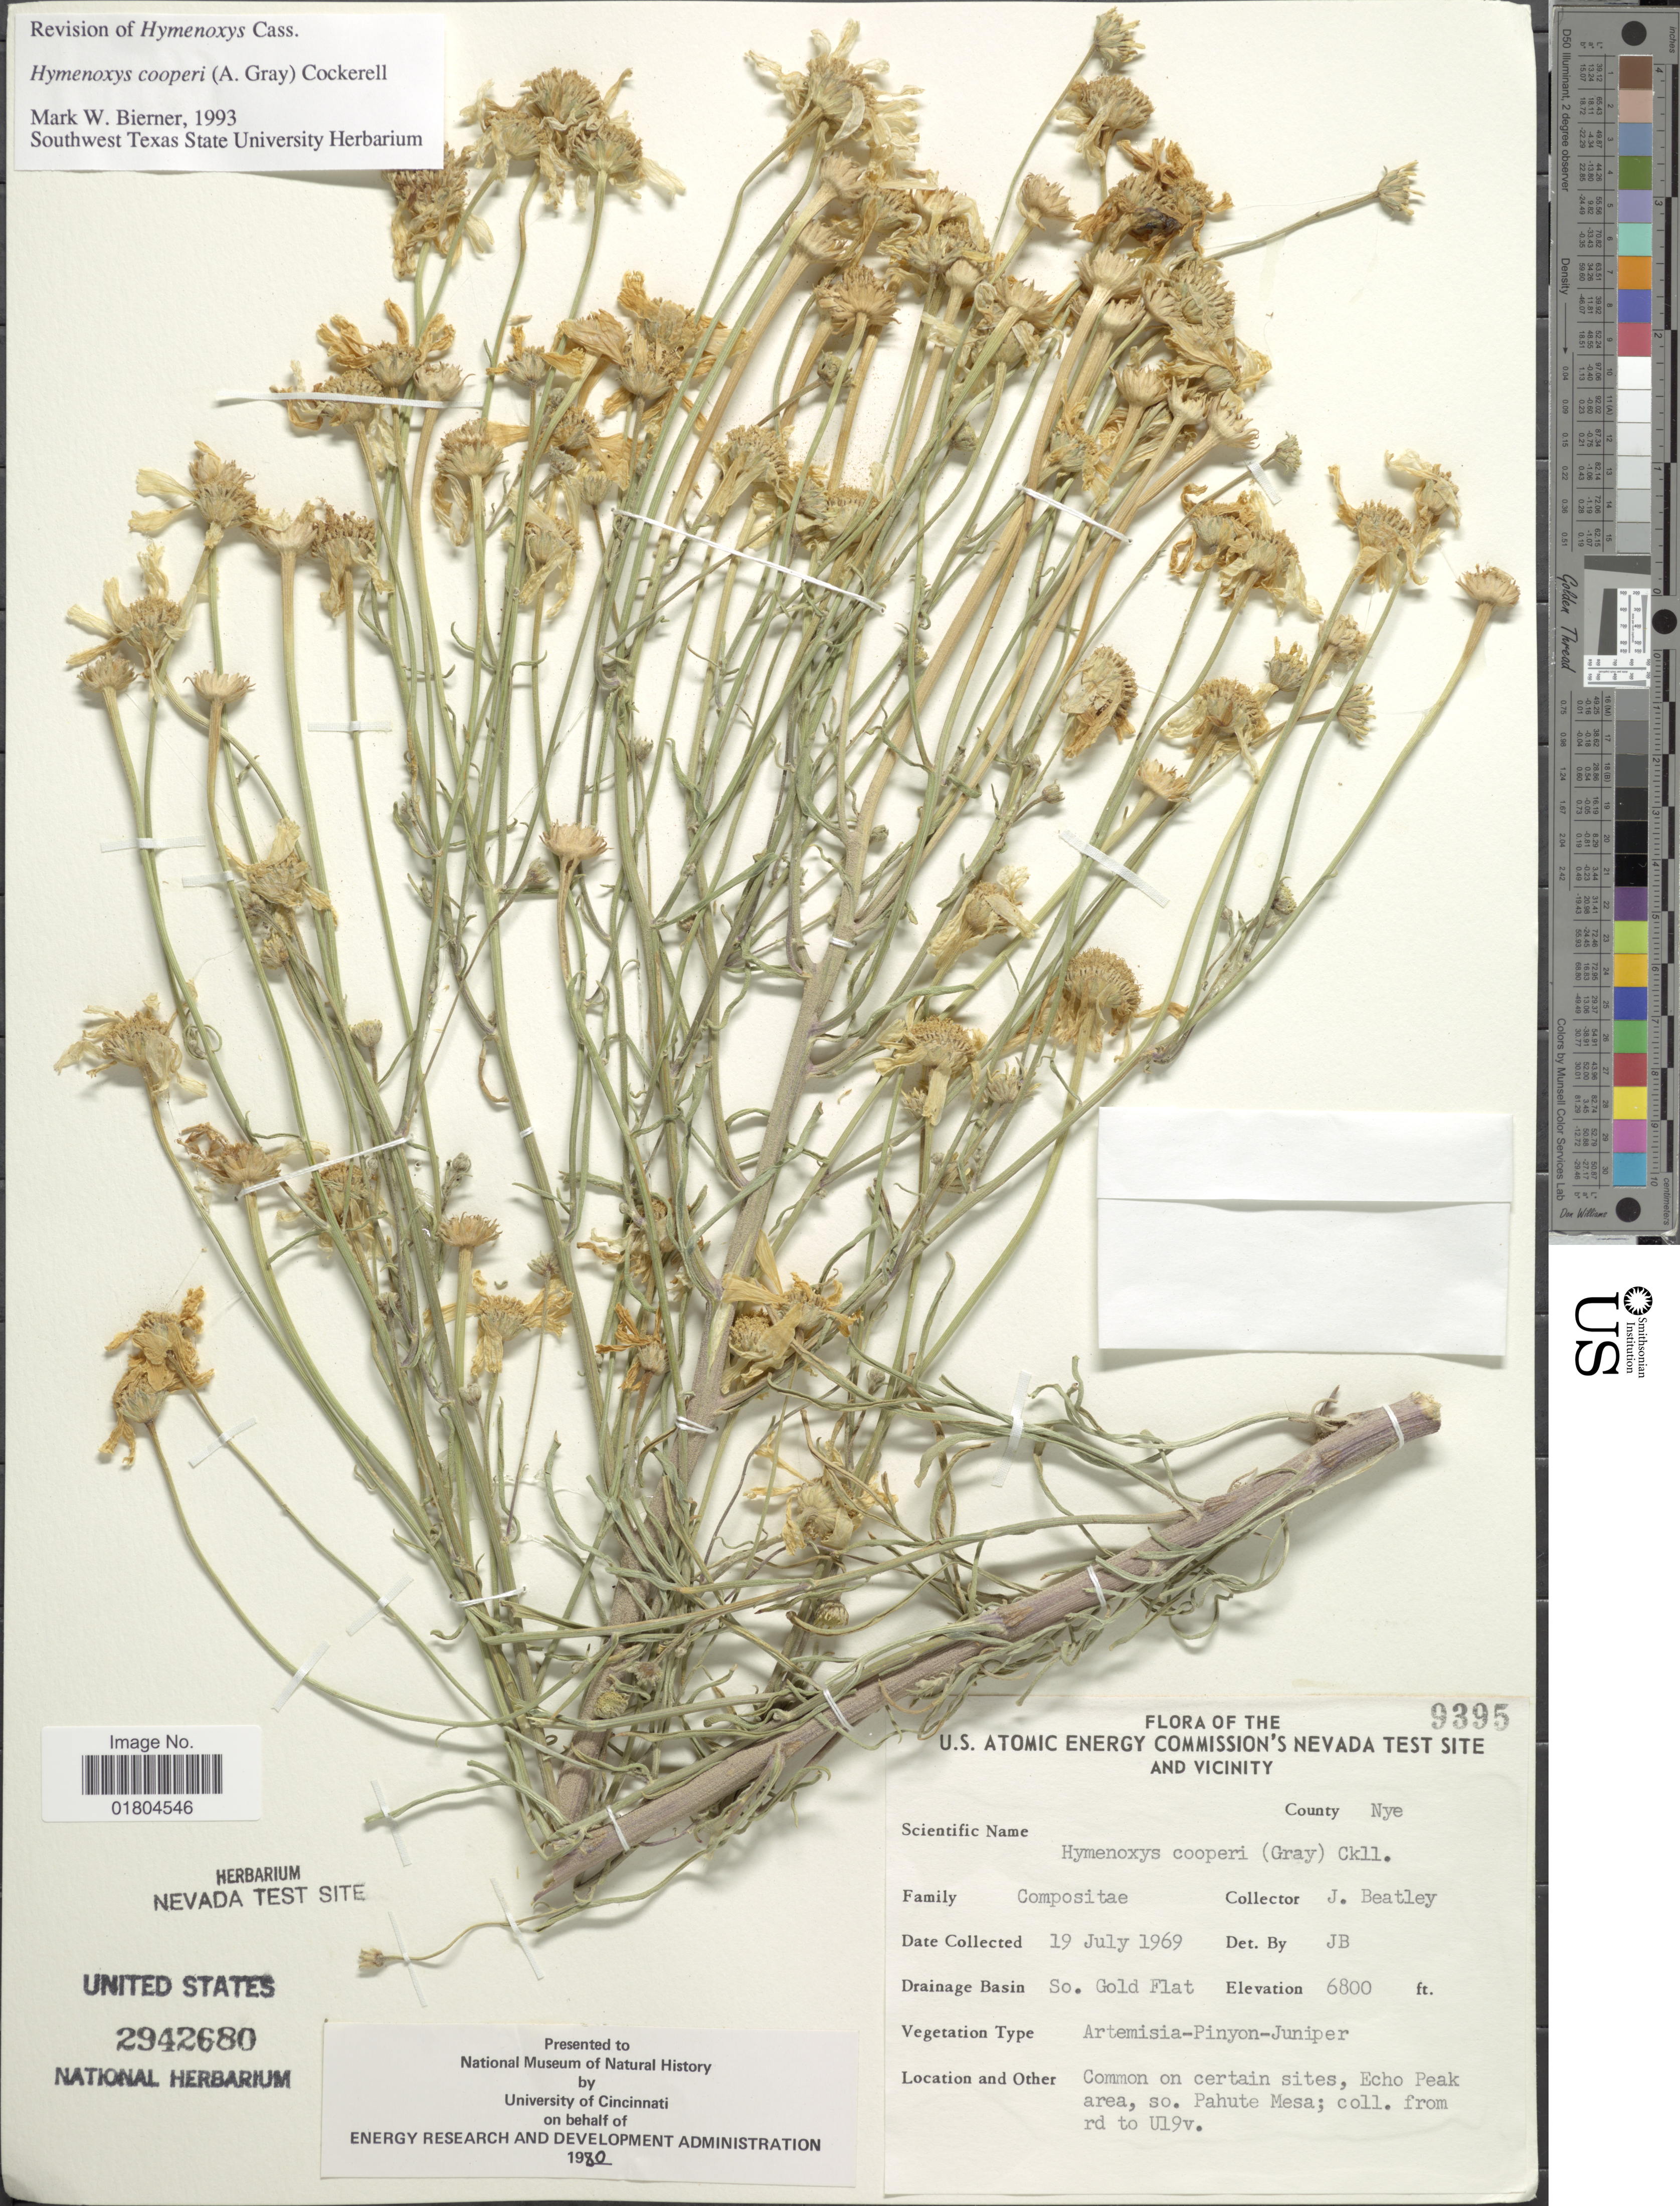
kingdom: Plantae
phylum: Tracheophyta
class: Magnoliopsida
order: Asterales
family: Asteraceae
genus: Hymenoxys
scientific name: Hymenoxys cooperi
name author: (A. Gray) Cockerell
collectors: J. C. Beatley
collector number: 9395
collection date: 1969-07-19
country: United States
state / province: Nevada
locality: U. S. Atomic Energy Commission's Nevada Test Site and vicinity. County Nye. Drainage Basin So. Gold Flat. Echo Peak area, so. Pahute Mesa; rd to U19v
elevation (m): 2073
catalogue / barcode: US 2942680